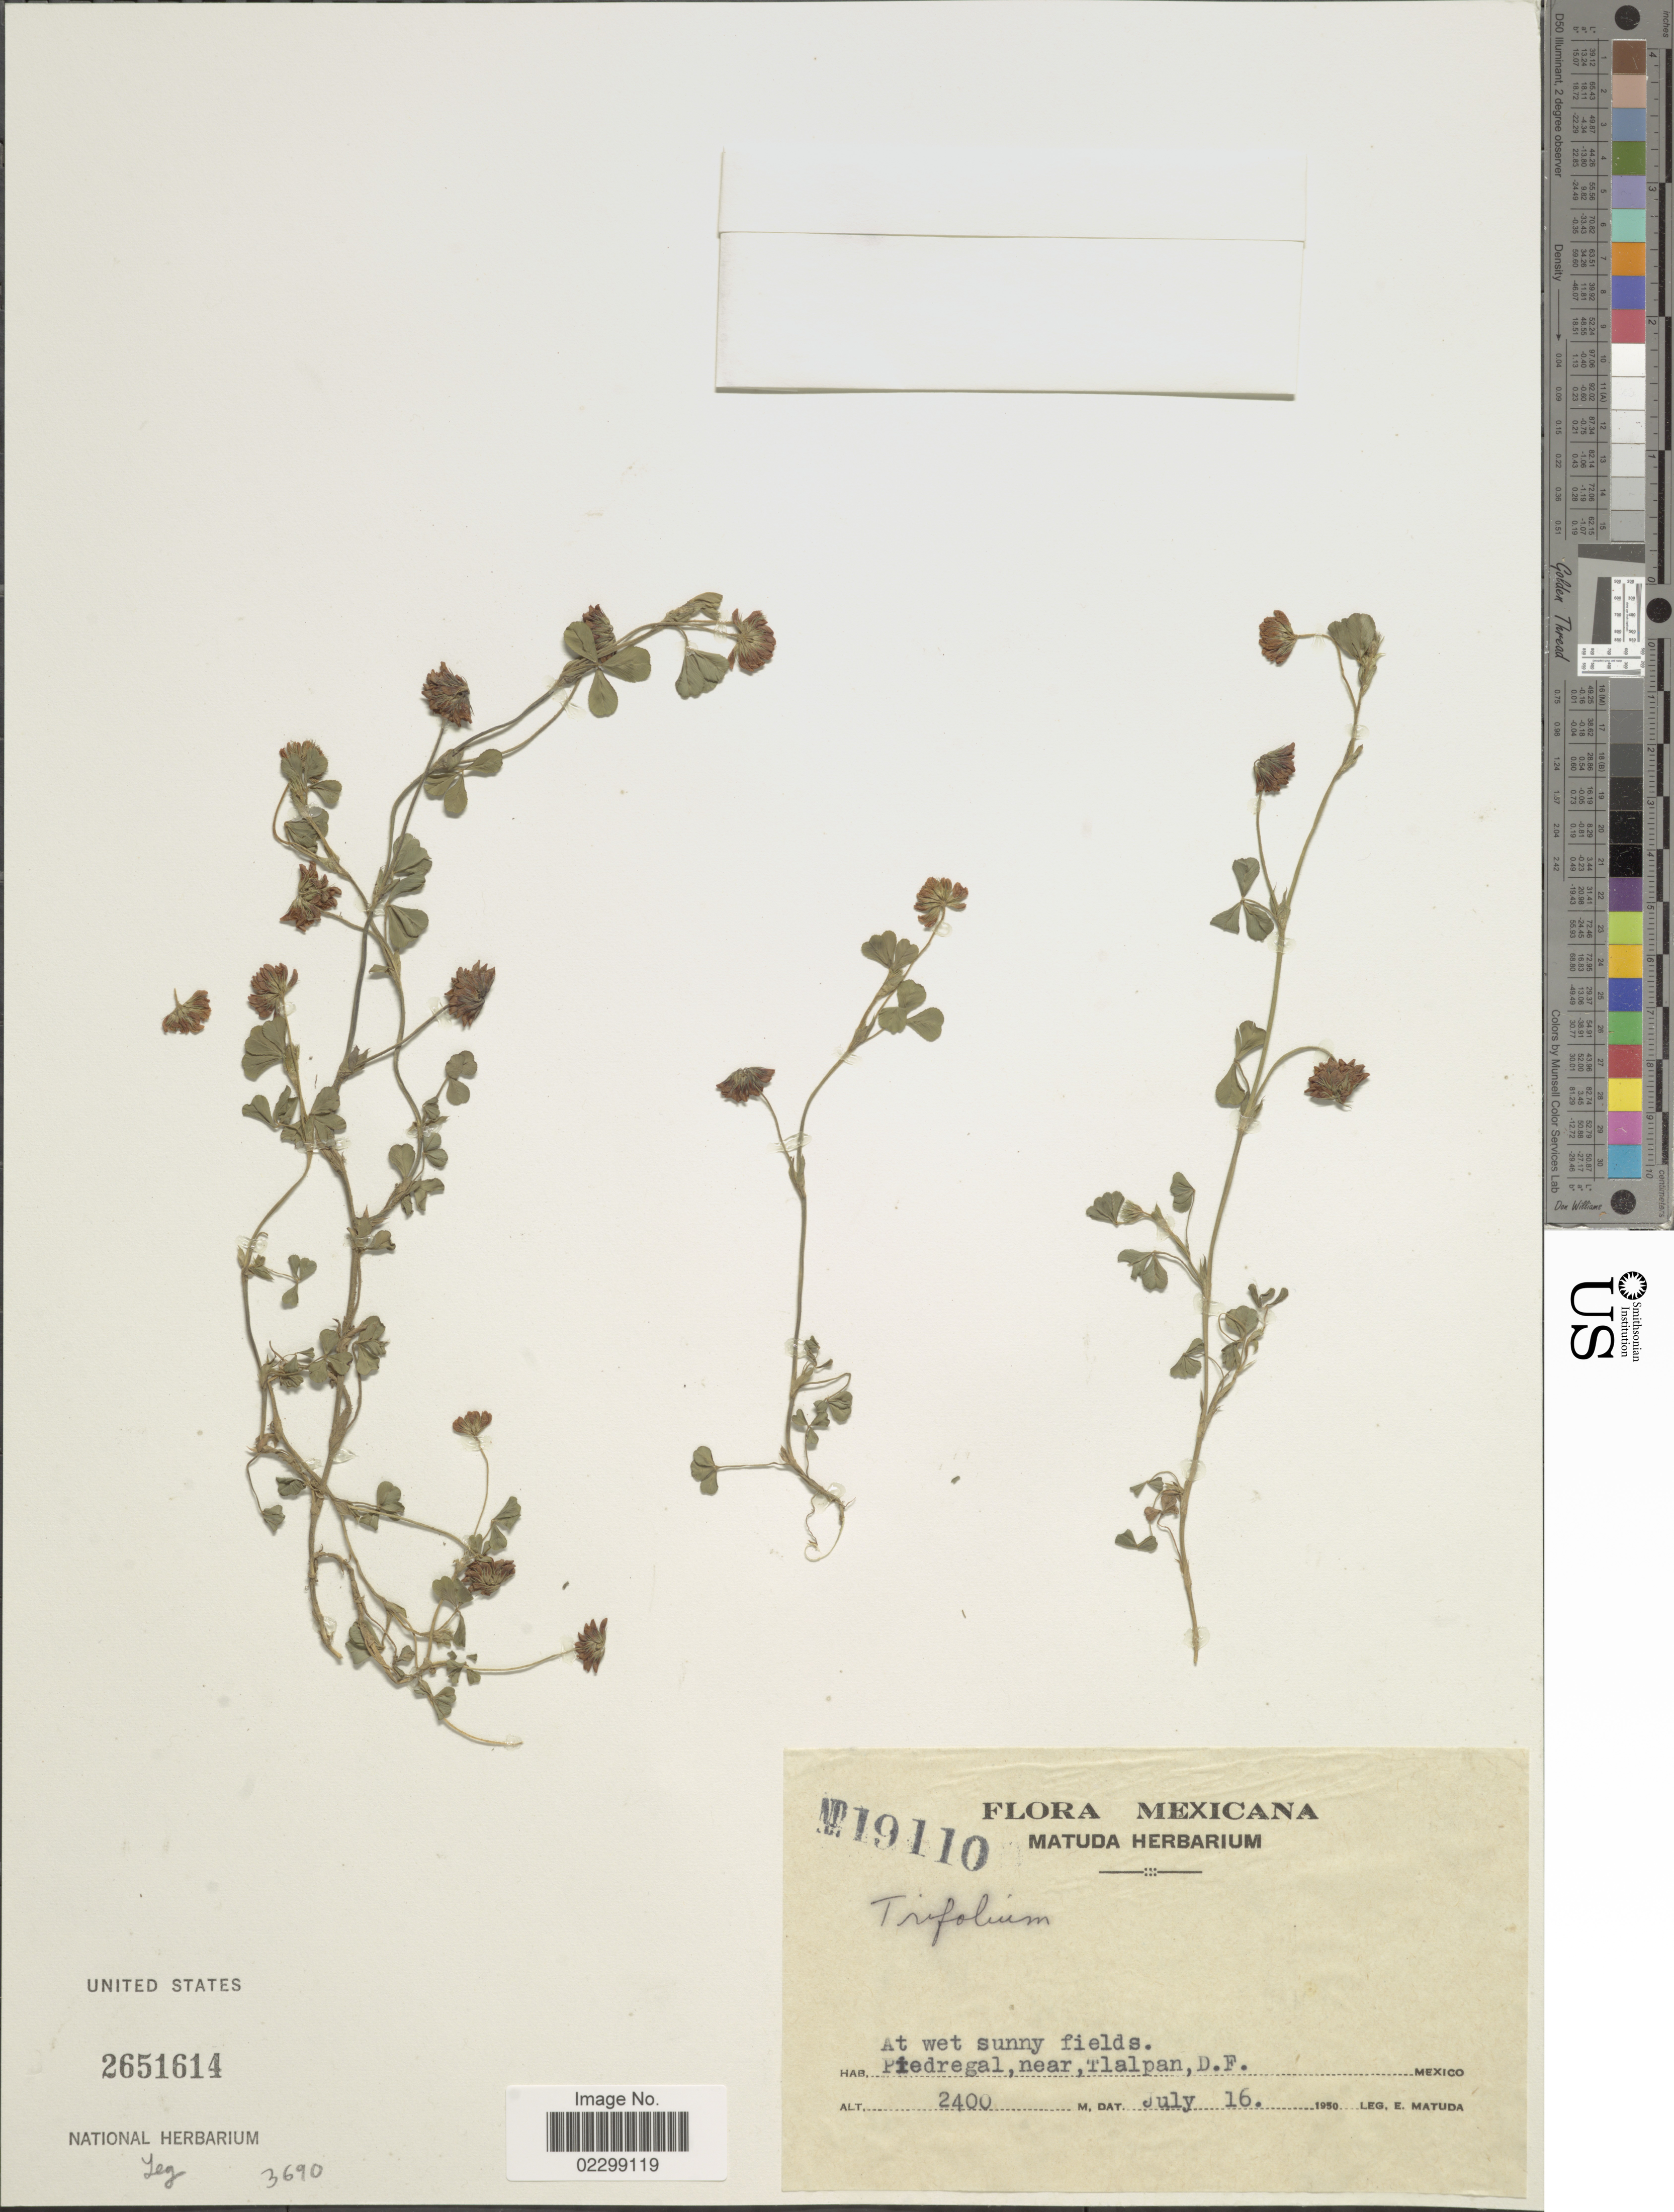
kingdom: Plantae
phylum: Tracheophyta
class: Magnoliopsida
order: Fabales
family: Fabaceae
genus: Trifolium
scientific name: Trifolium sp.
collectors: E. Matuda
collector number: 19110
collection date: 1950-07-16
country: Mexico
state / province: Distrito Federal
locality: At wet sunny fields, Piedregal, near Tlalpan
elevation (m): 2400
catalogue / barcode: US 2651614